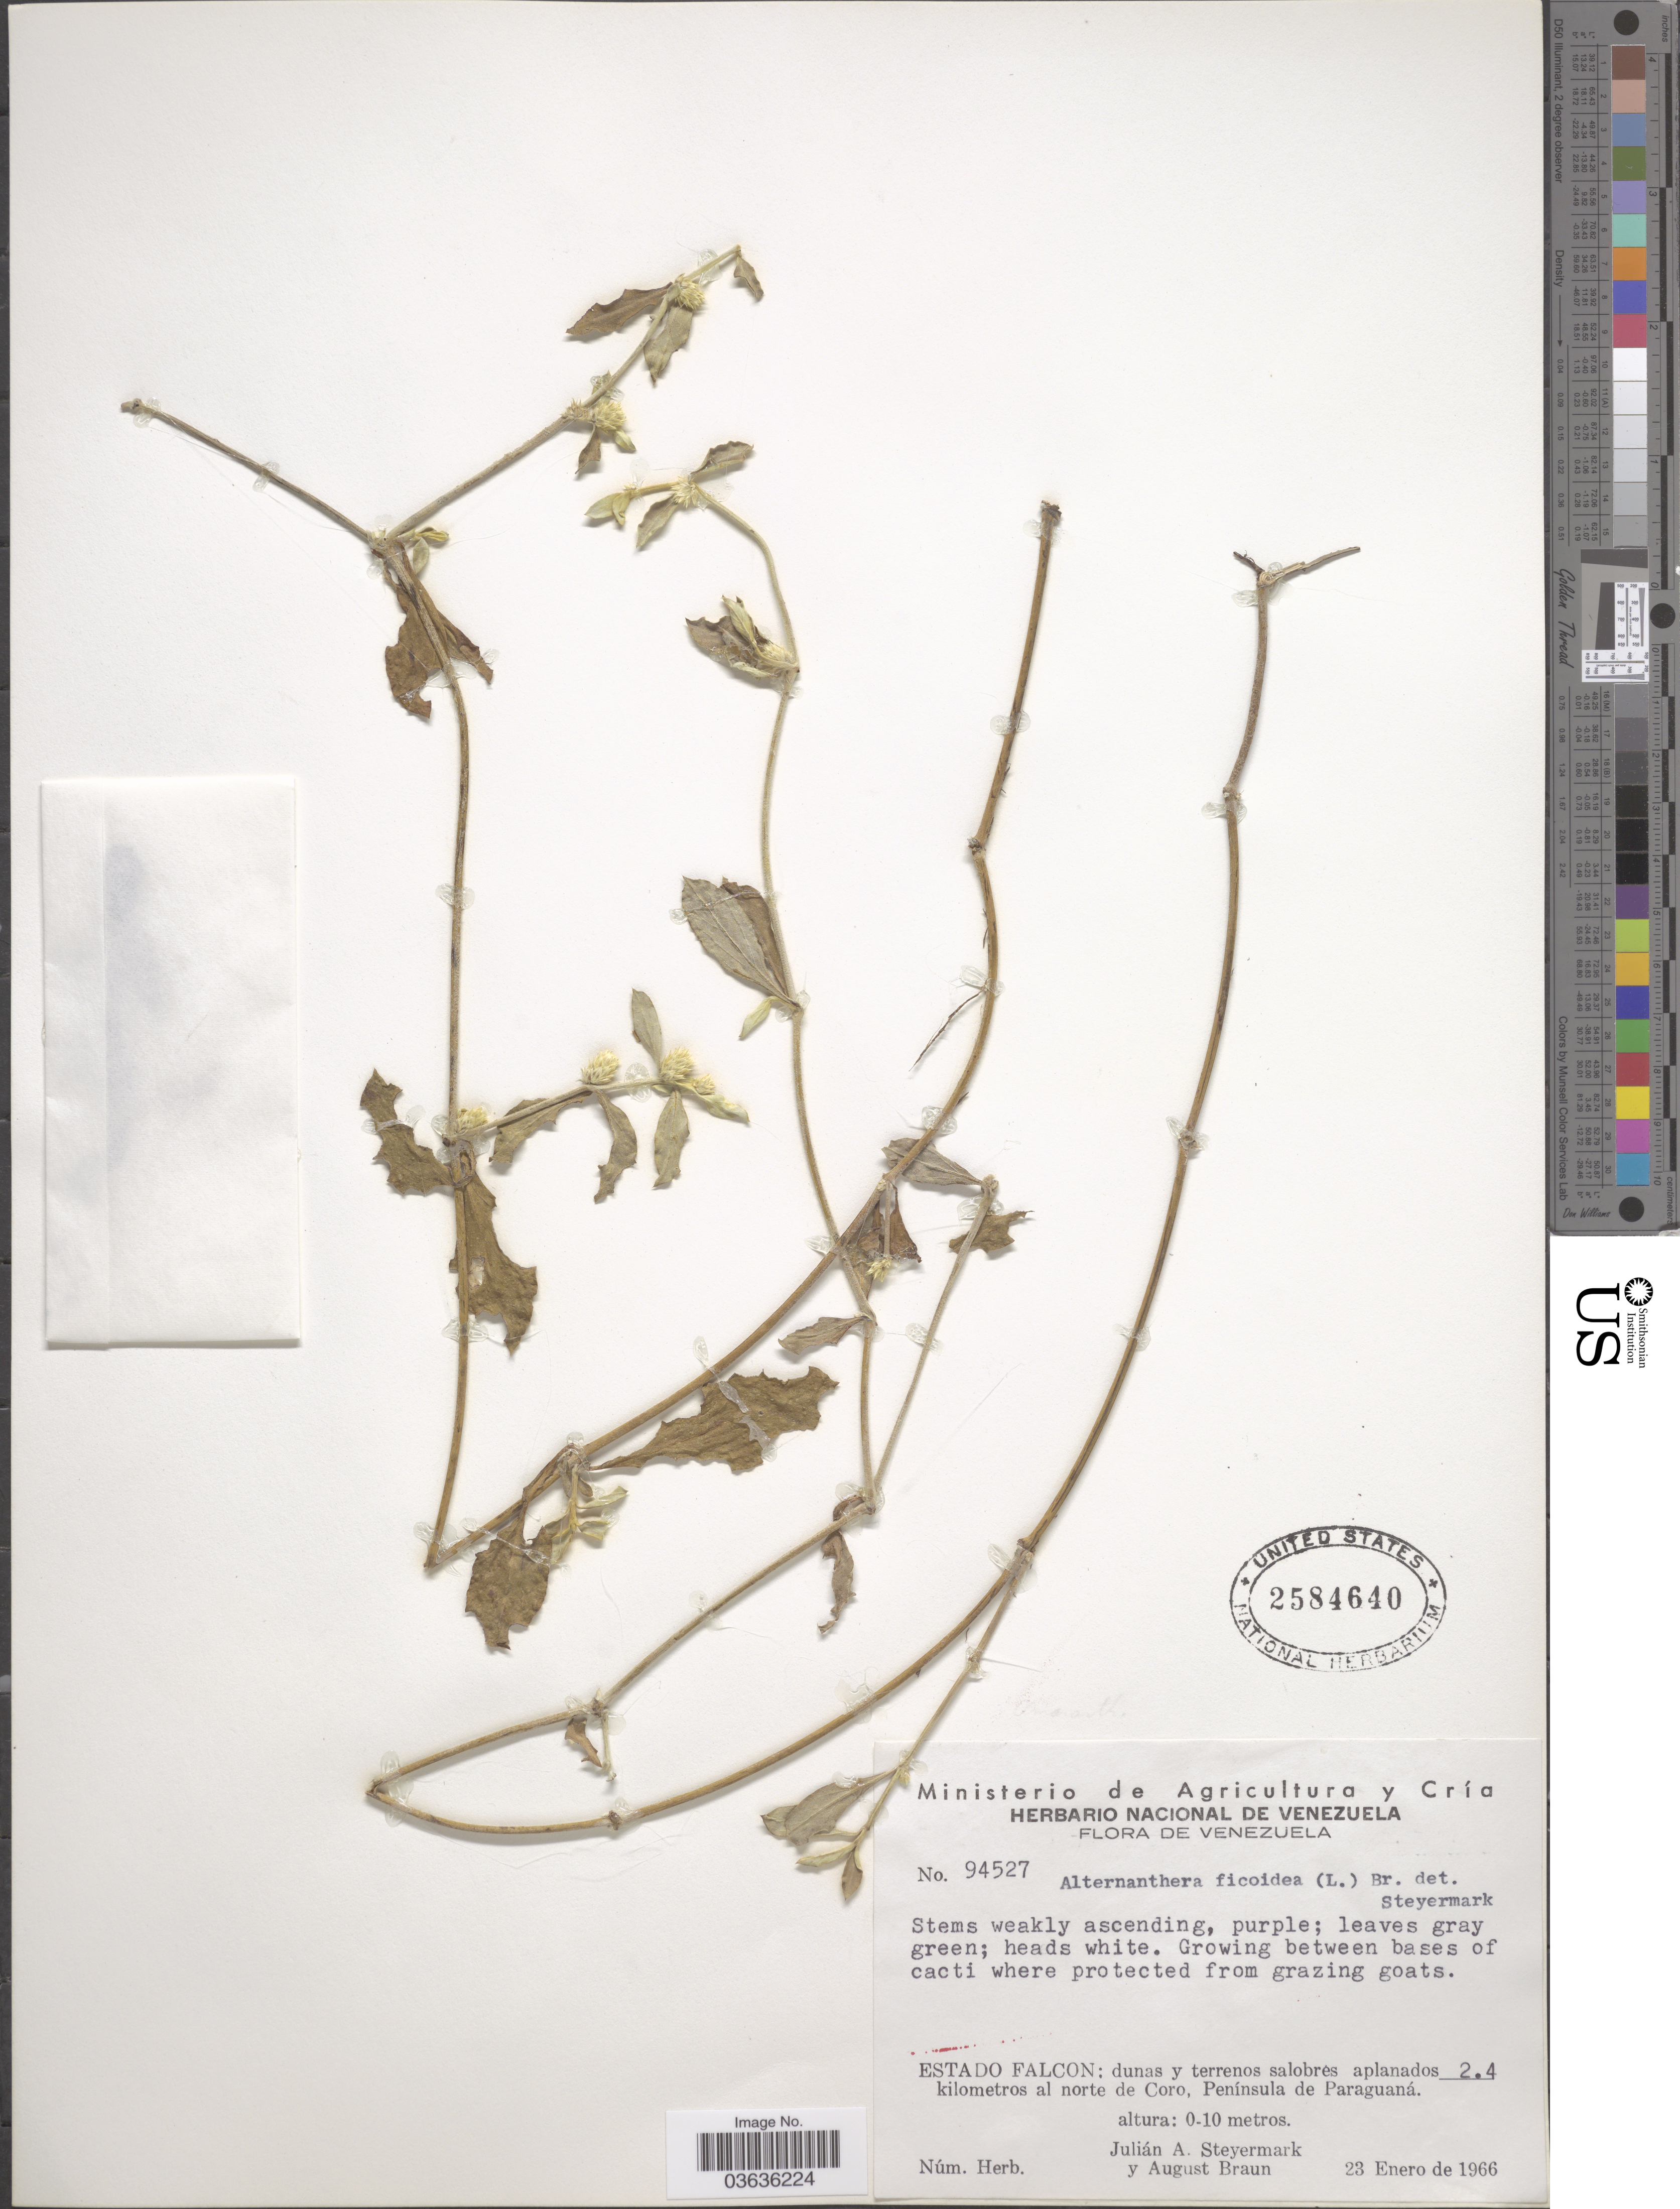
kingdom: Plantae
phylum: Tracheophyta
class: Magnoliopsida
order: Caryophyllales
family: Amaranthaceae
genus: Alternanthera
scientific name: Alternanthera ficoidea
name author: (L.) P. Beauv.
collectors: J. Steyermark & A. Braun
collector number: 94527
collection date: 1966-01-23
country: Venezuela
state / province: Falcón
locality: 2.4 kilometros al norte de Coro, Península de Paraguaná.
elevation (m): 0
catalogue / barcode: US 2584640